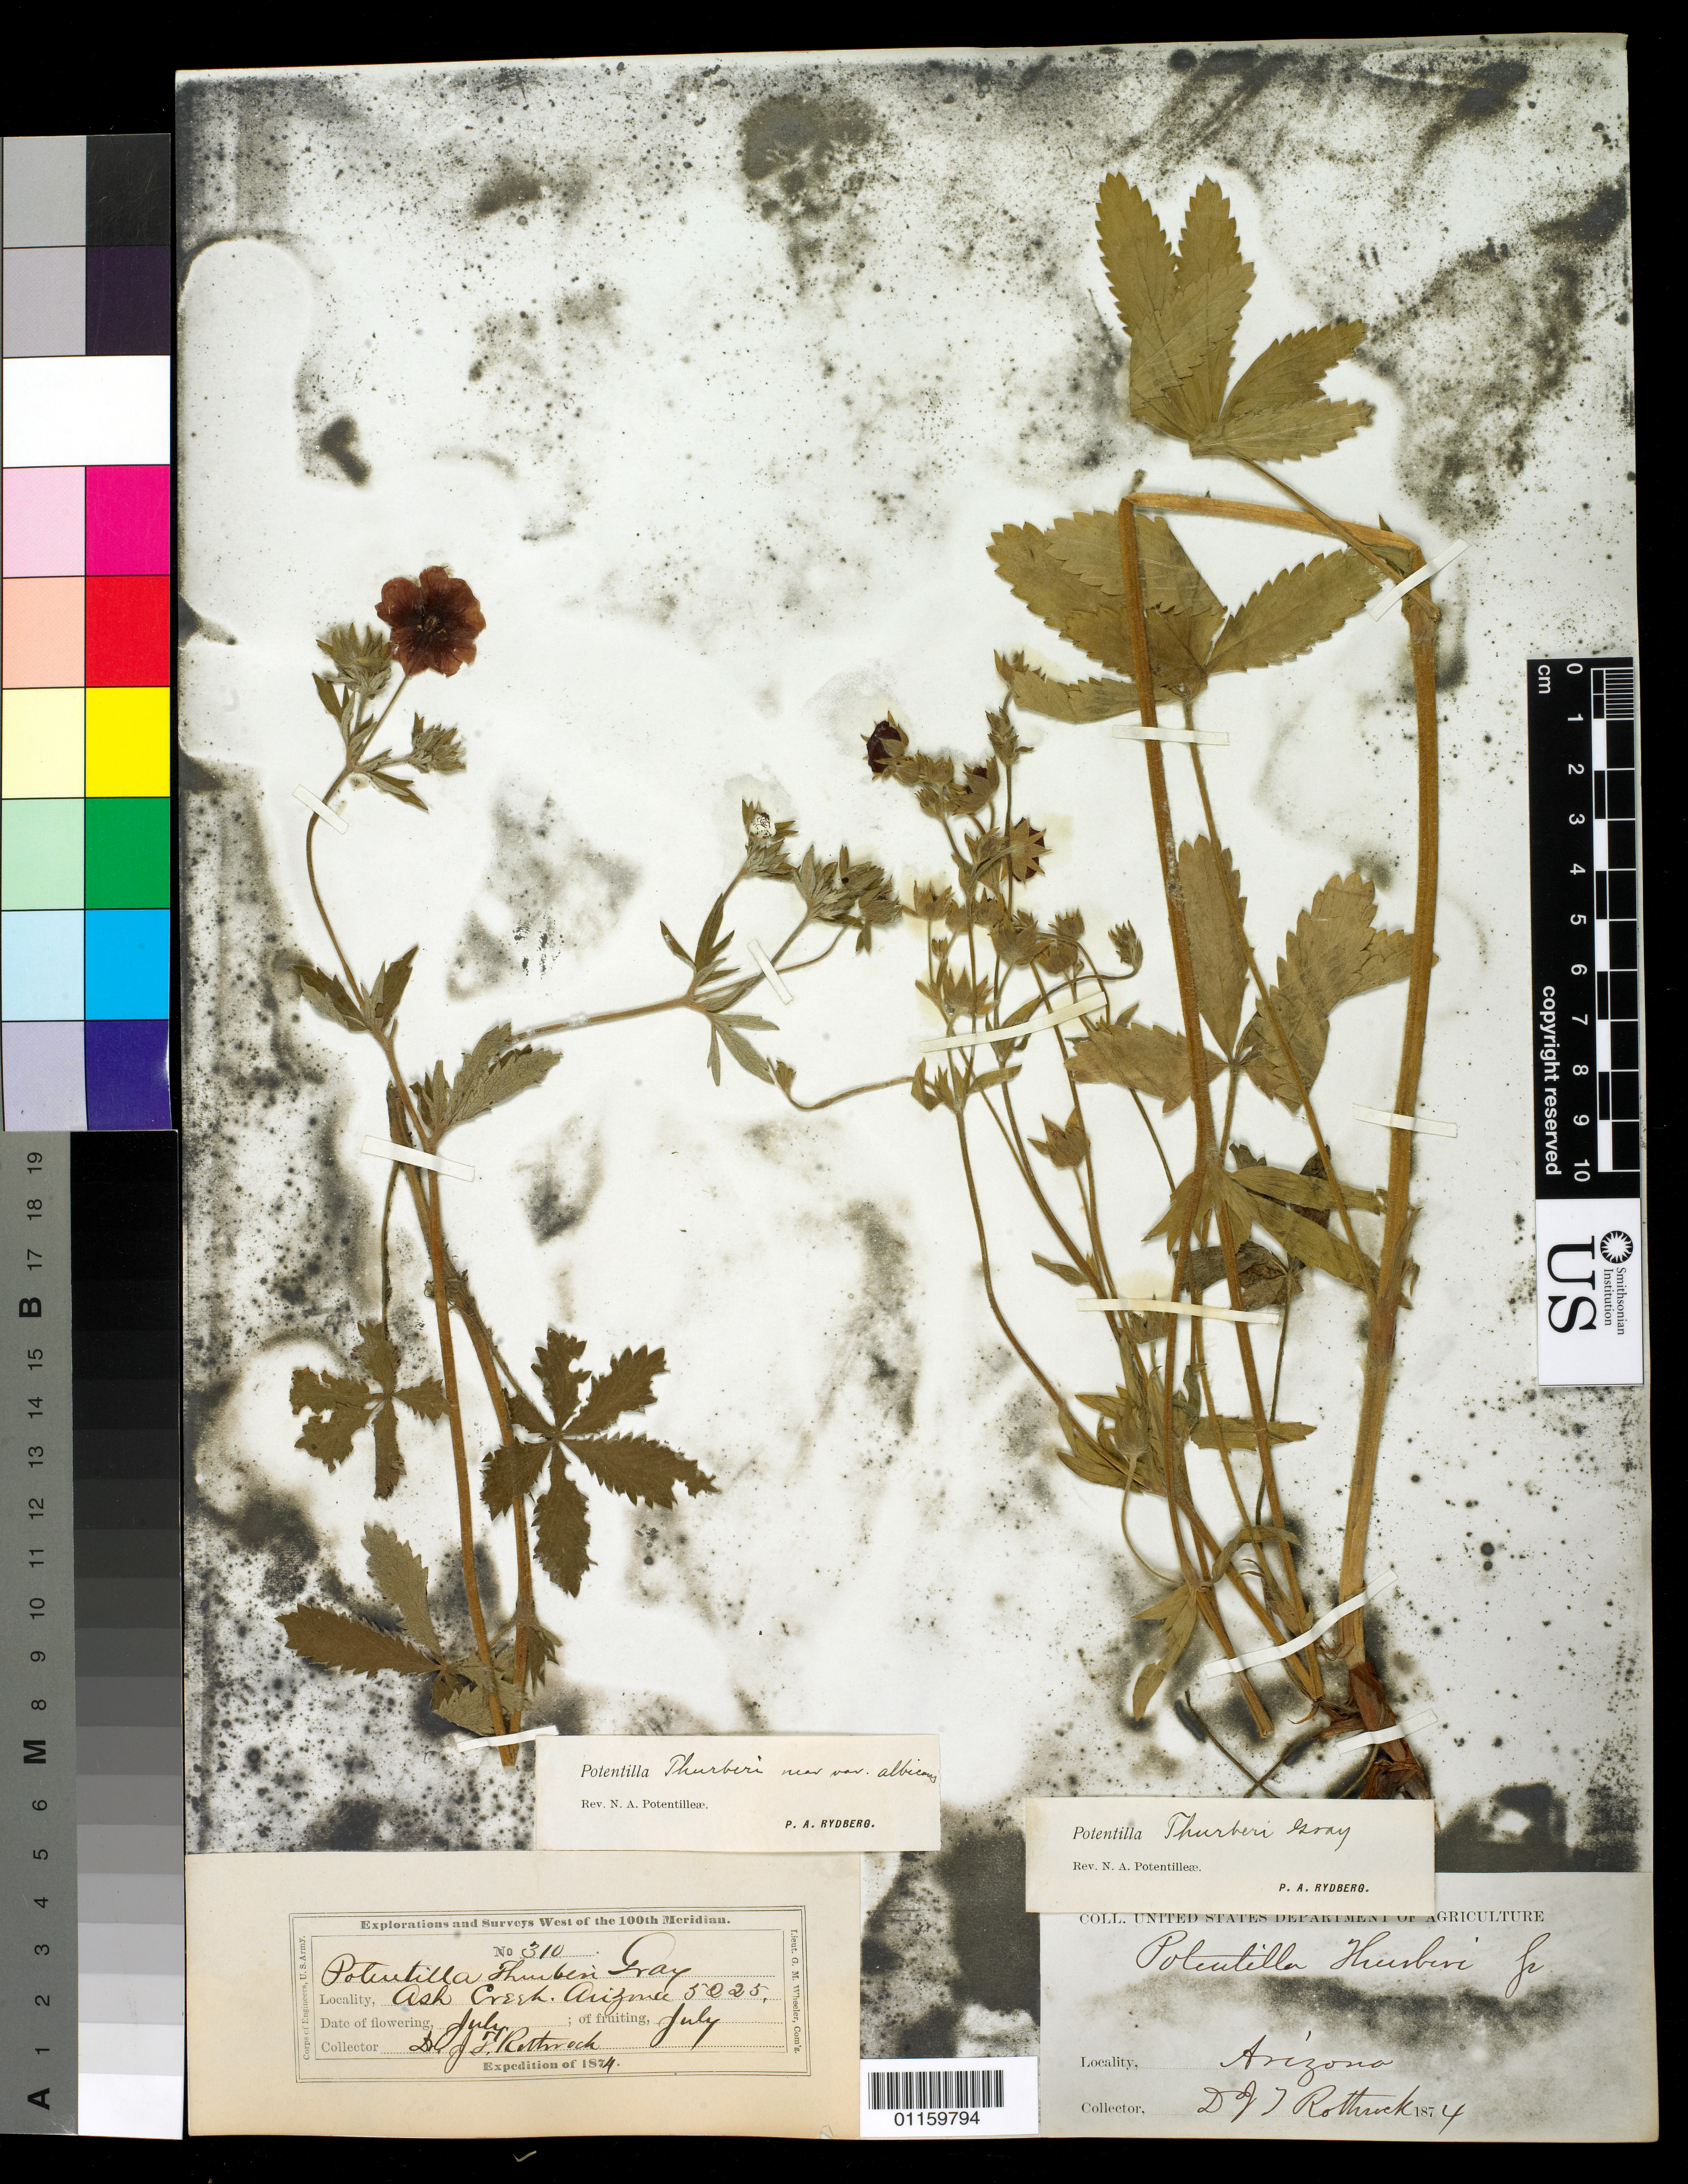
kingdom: Plantae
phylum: Tracheophyta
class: Magnoliopsida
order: Rosales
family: Rosaceae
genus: Potentilla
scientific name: Potentilla thurberi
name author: A. Gray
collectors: J. T. Rothrock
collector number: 310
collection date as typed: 1874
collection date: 1874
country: United States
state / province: Arizona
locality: Ash Creek